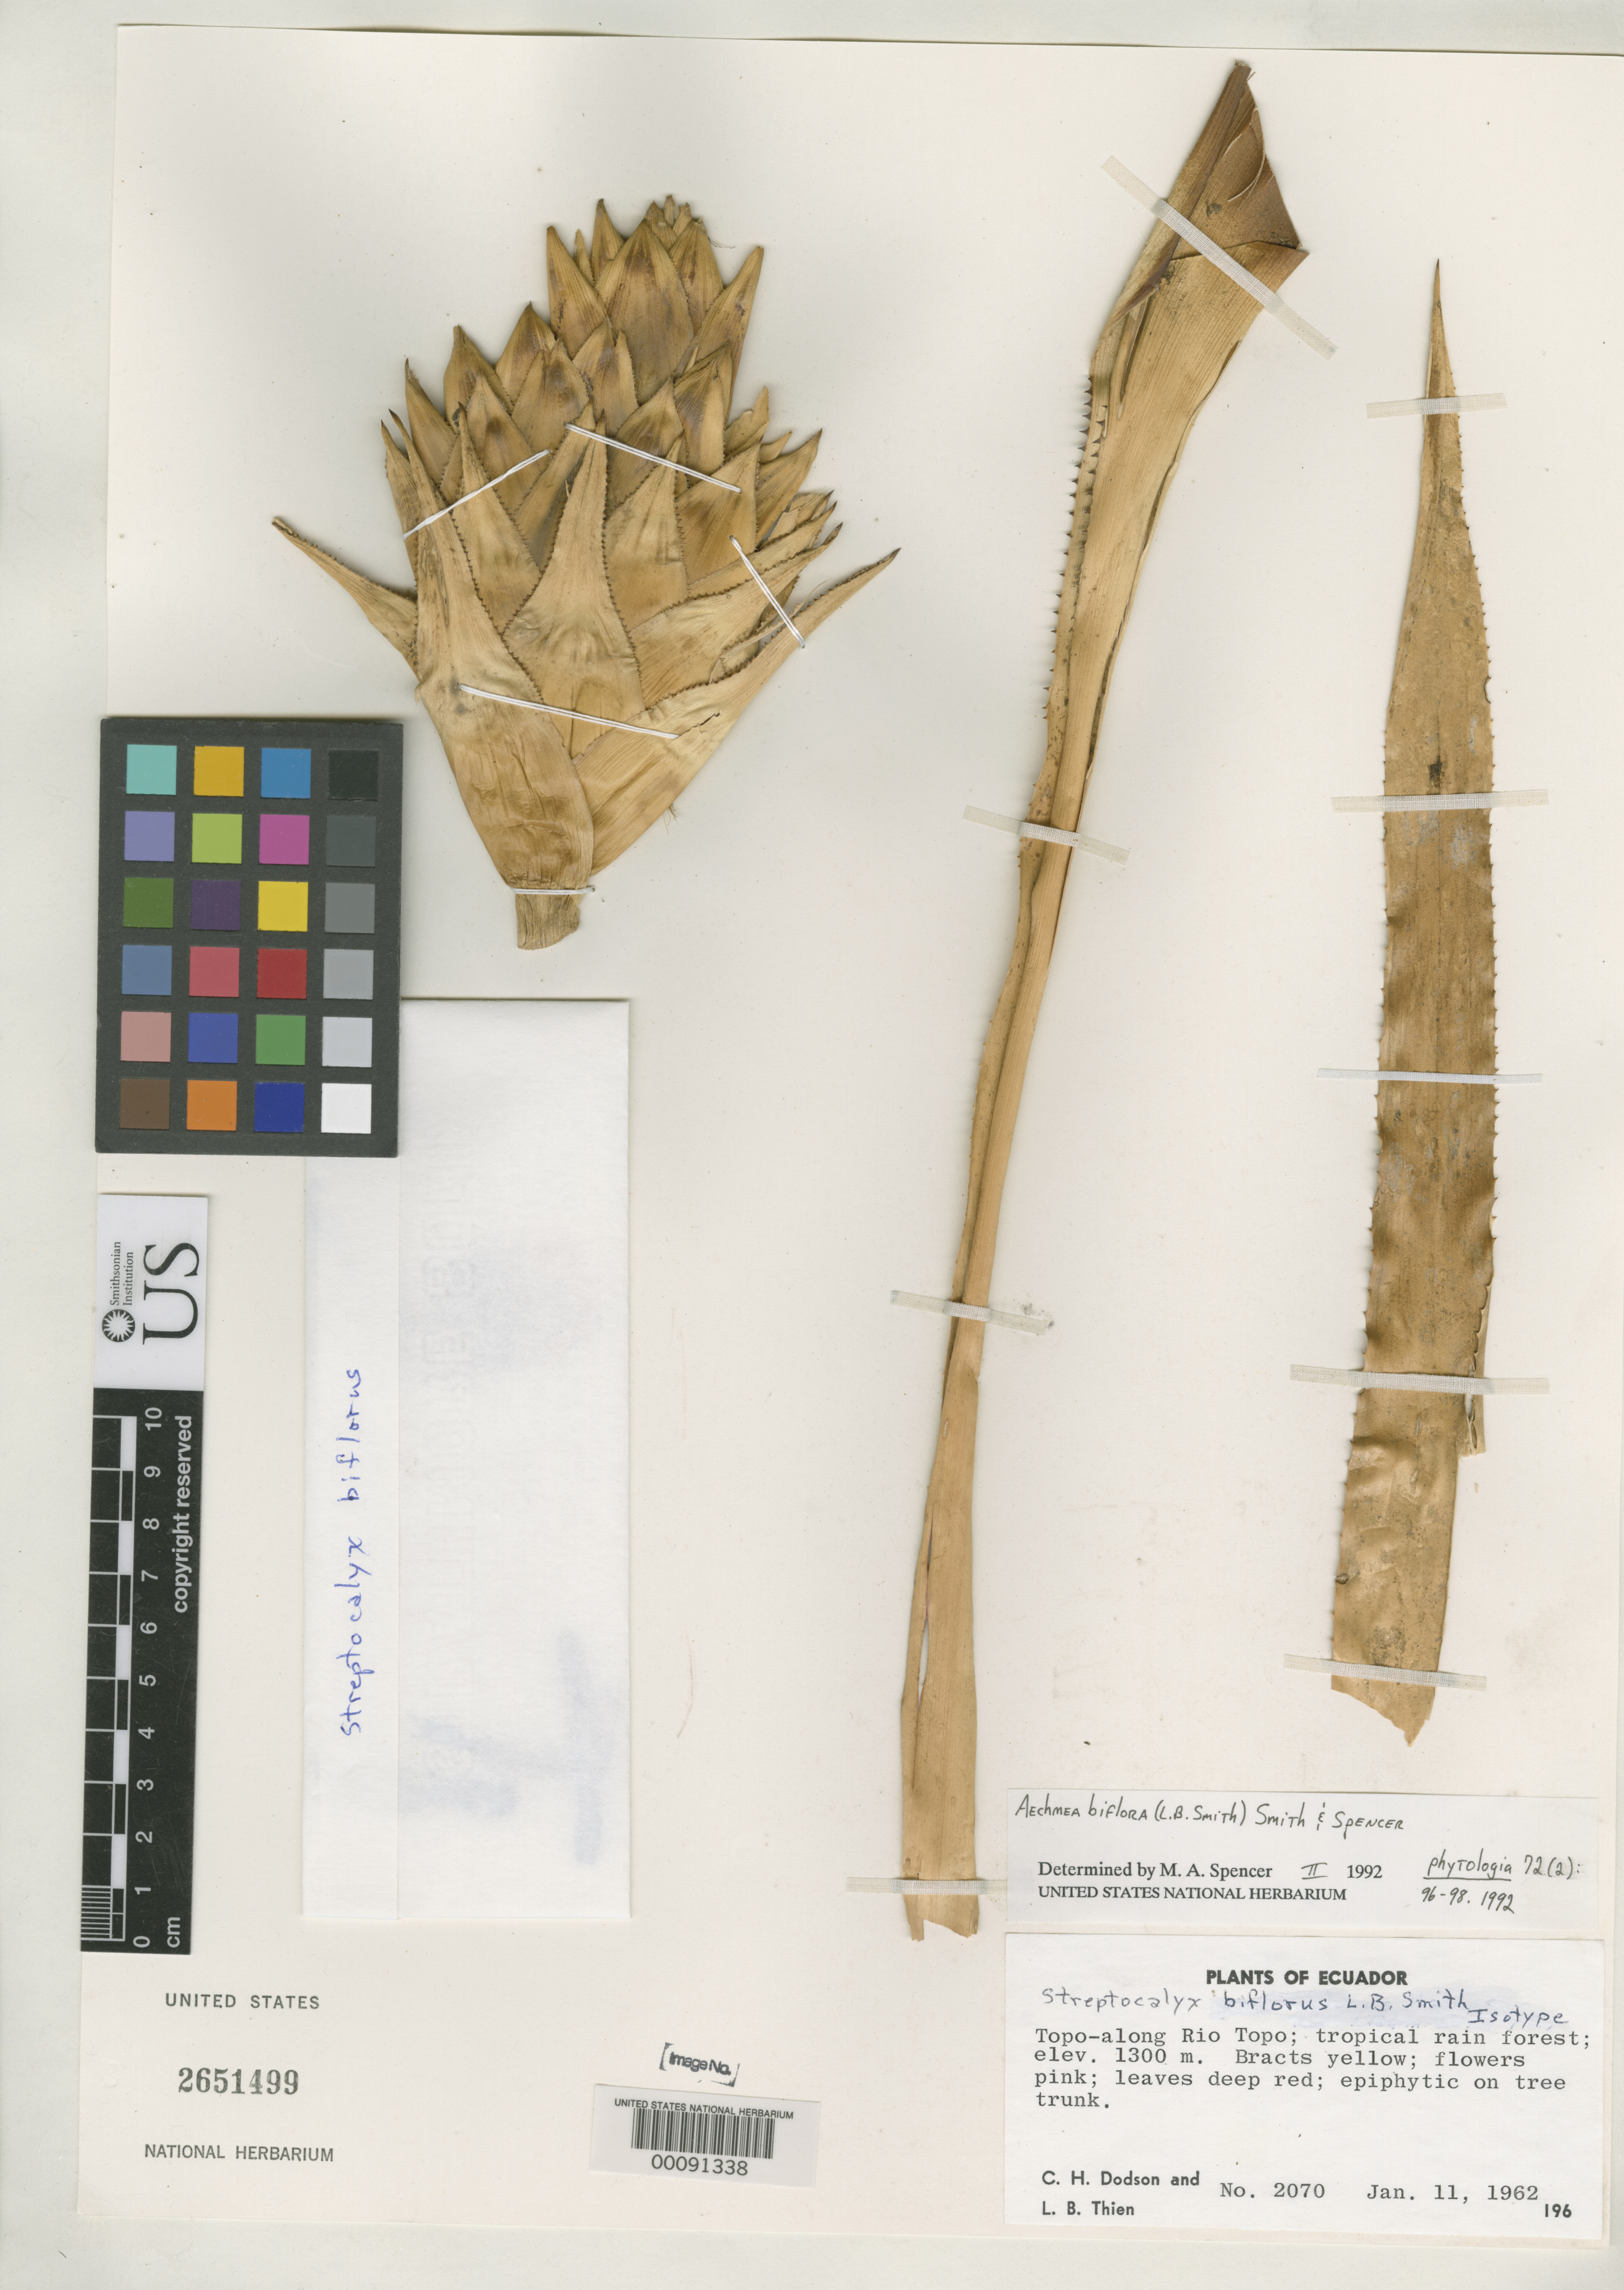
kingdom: Plantae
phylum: Tracheophyta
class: Liliopsida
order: Poales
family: Bromeliaceae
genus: Streptocalyx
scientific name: Streptocalyx biflorus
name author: L.B. Sm.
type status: Isotype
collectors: C. H. Dodson & L. Thien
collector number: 2070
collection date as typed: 11 Jan 1962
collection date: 1962-01-11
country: Ecuador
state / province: Pastaza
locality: Topo, along Rio Topo.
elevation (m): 1300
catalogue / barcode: US 2651499